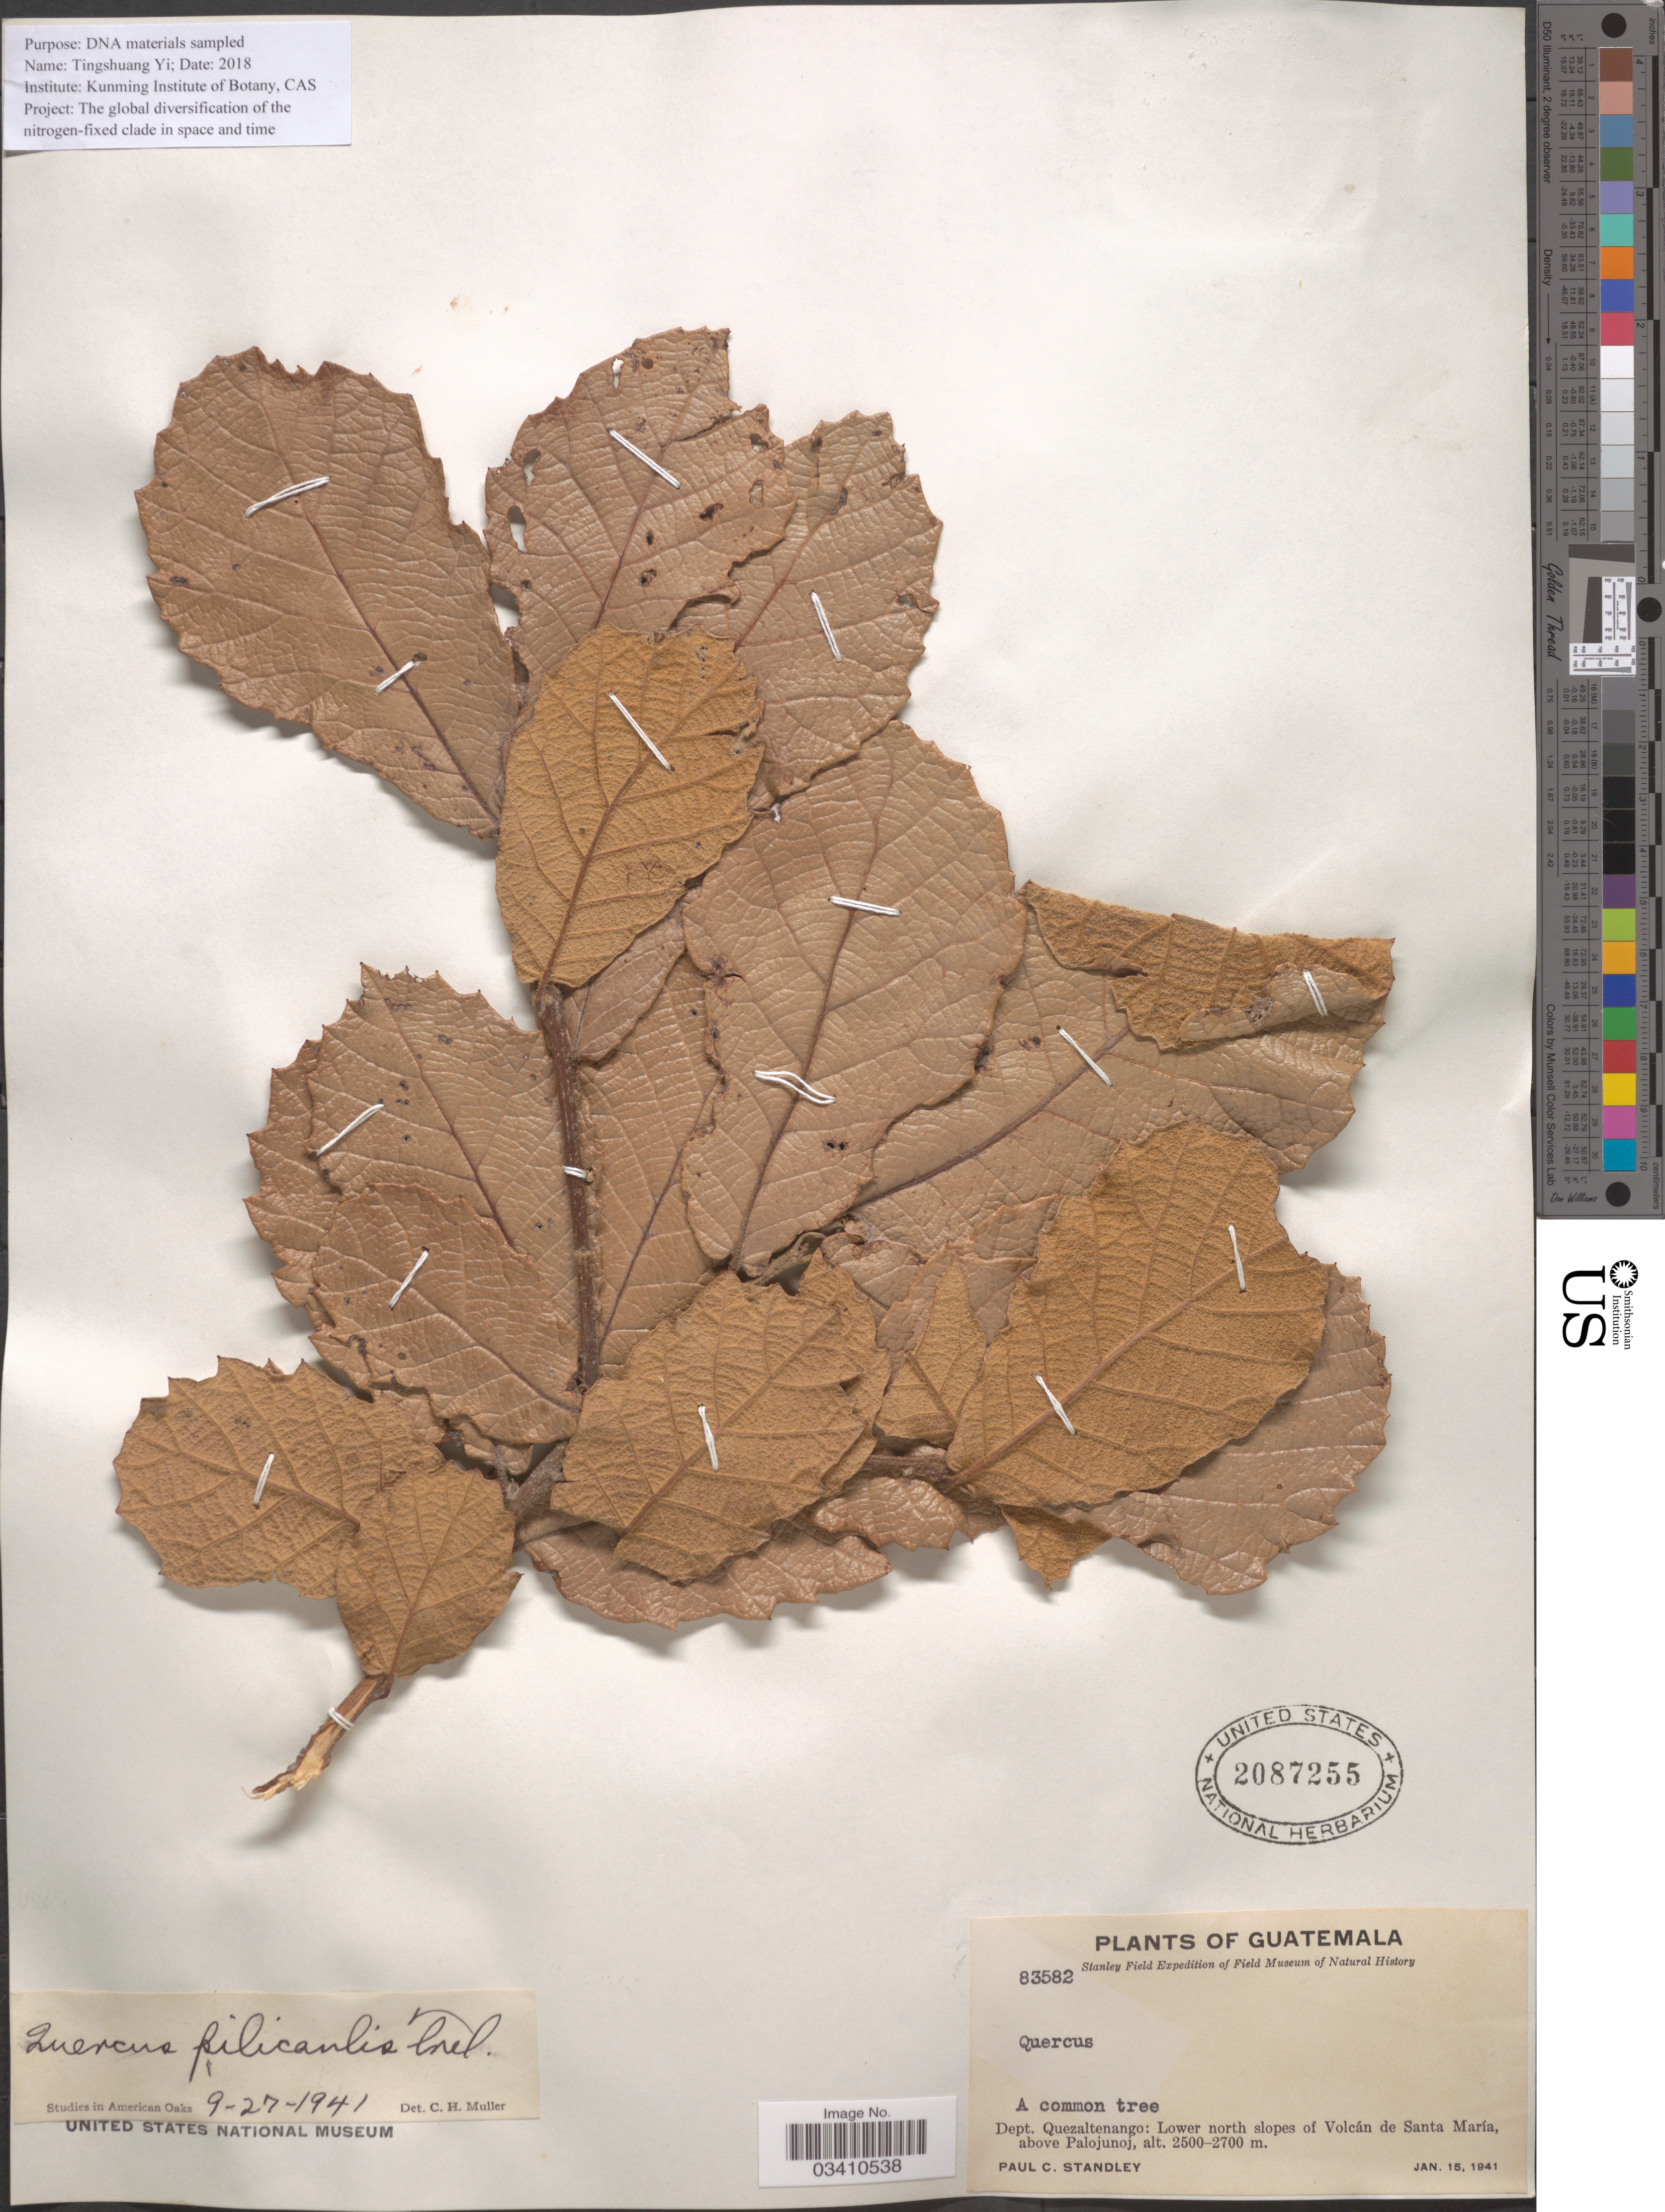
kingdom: Plantae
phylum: Tracheophyta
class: Magnoliopsida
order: Fagales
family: Fagaceae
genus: Quercus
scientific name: Quercus pilicaulis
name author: Trel.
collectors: P. C. Standley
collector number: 83582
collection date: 1941-01-15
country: Guatemala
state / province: Quetzaltenango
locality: Dept. Quezaltenango: Lower north slopes of Volcán de Santa María, above Palojunoj.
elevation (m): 2500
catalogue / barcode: US 2087255